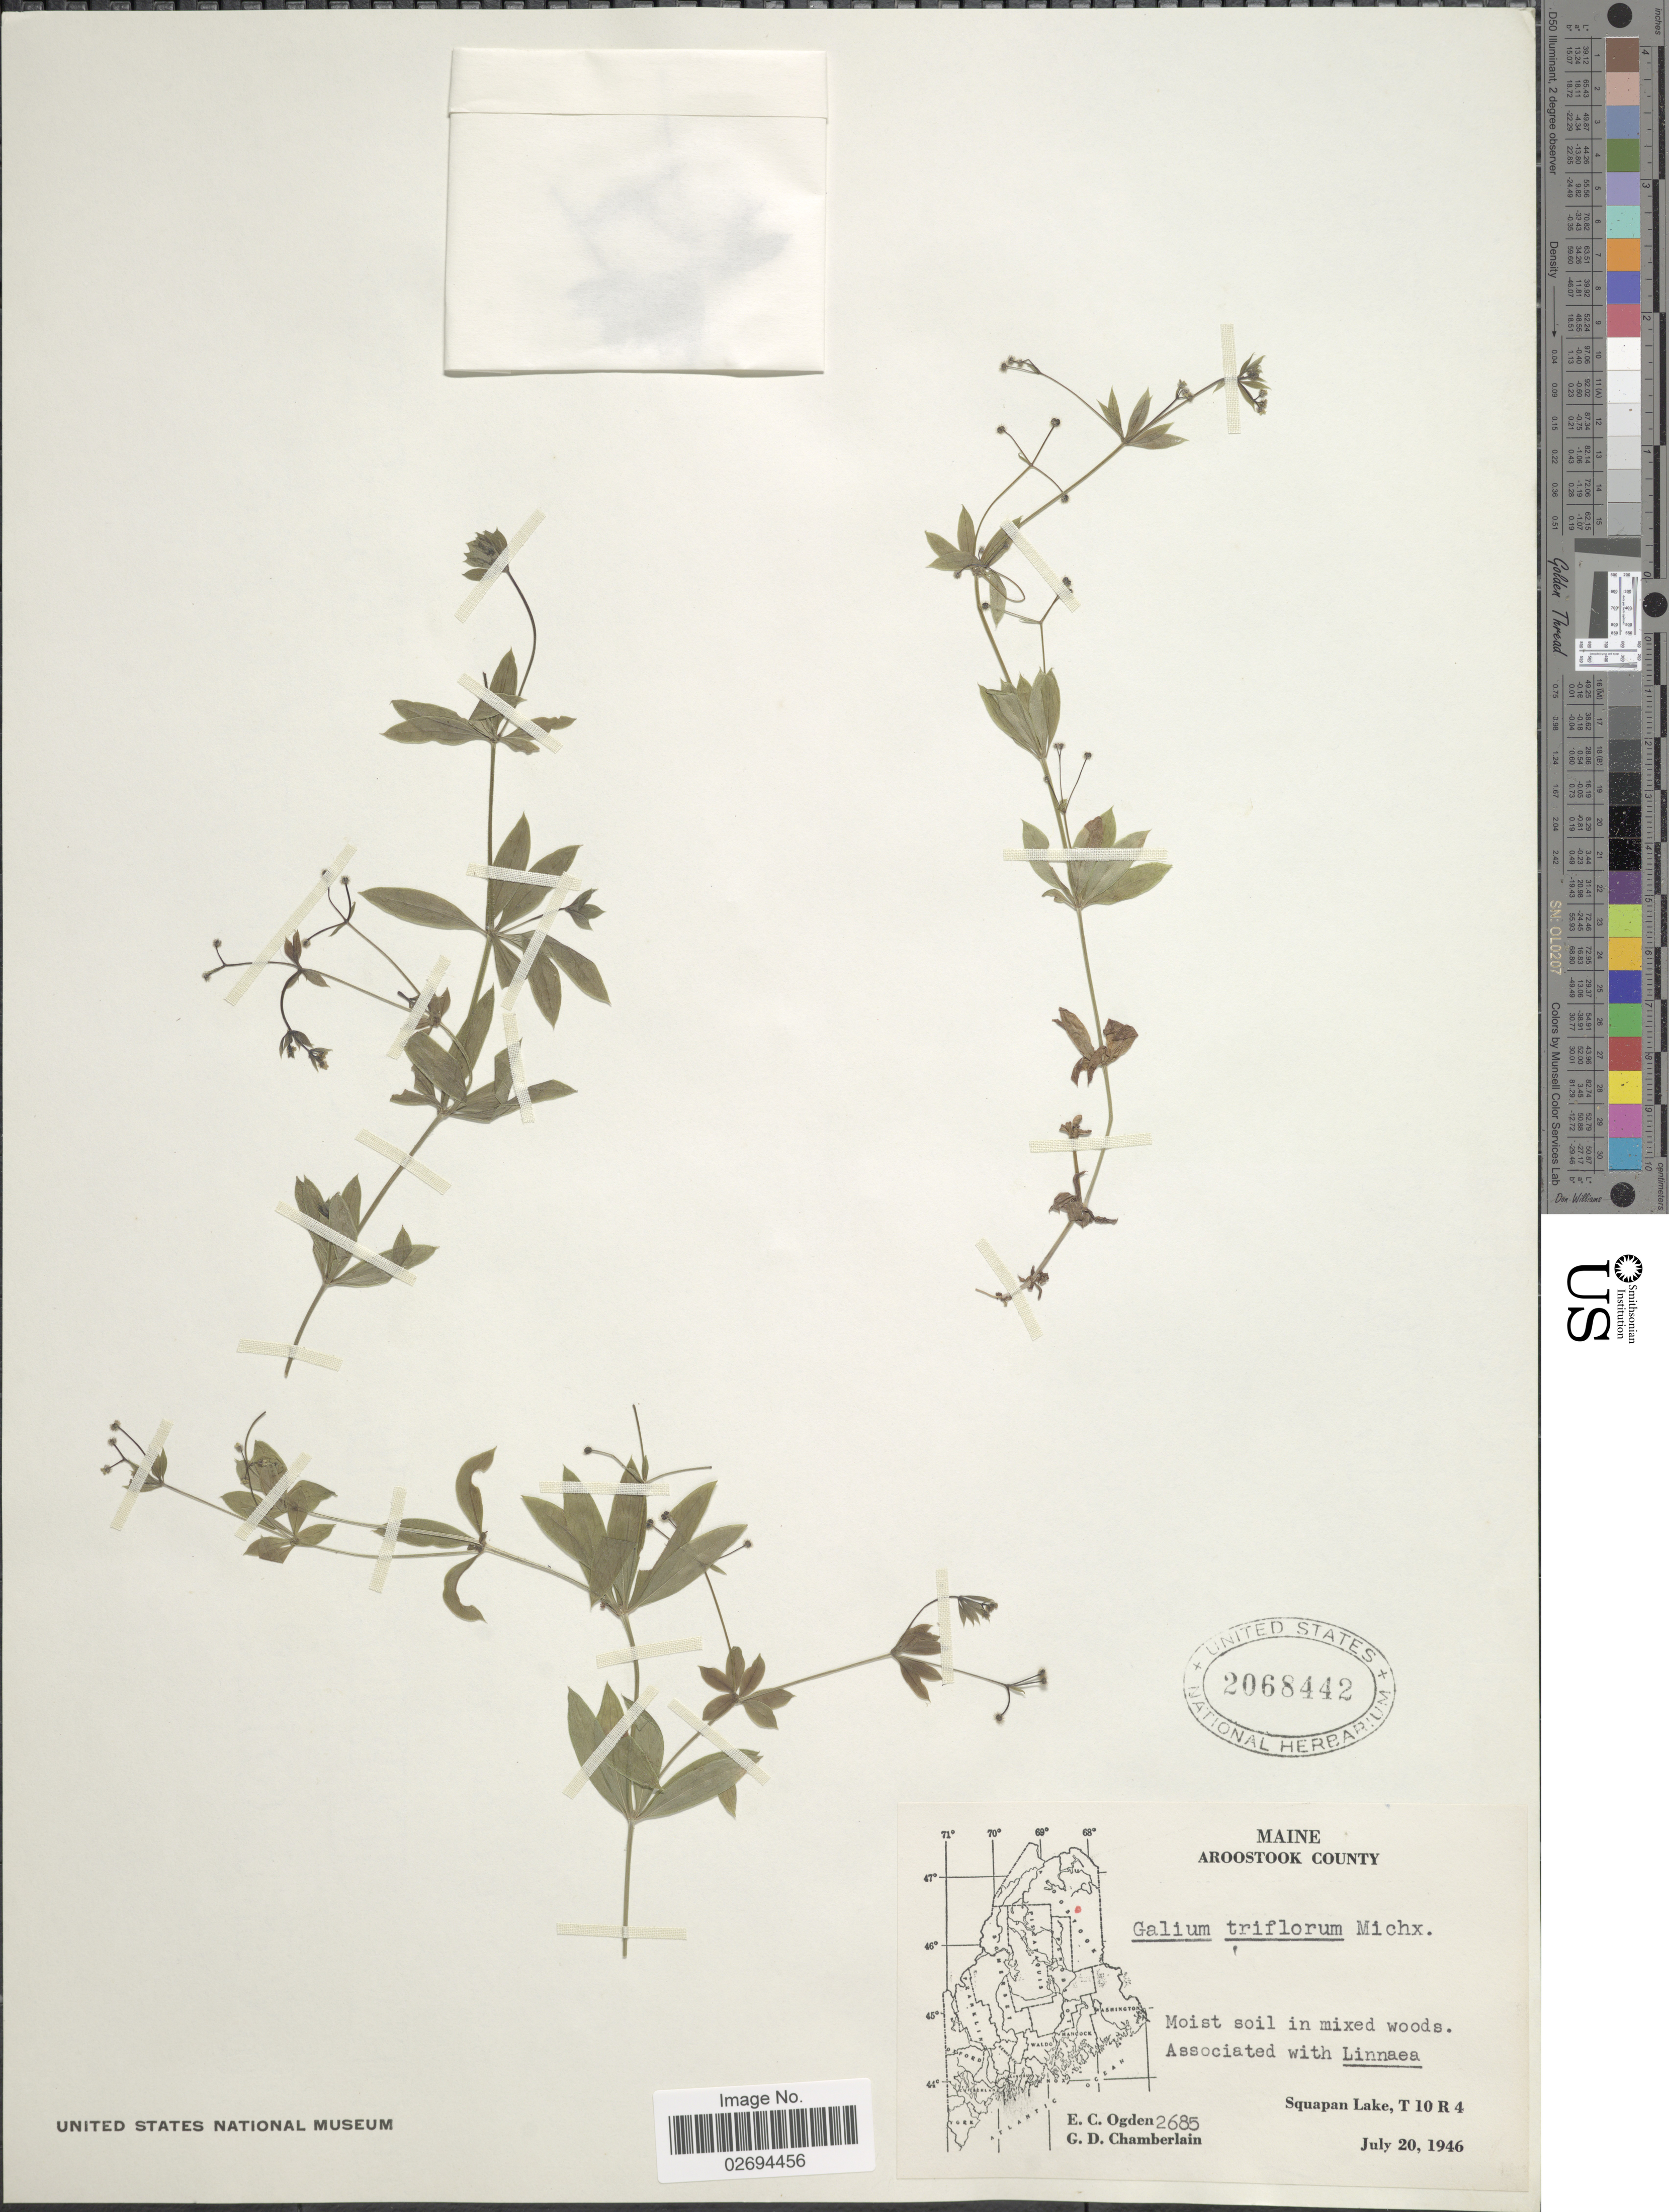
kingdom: Plantae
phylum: Tracheophyta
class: Magnoliopsida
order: Gentianales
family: Rubiaceae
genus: Galium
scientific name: Galium triflorum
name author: Michx.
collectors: E. Ogden & G. D. Chamberlain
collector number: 2685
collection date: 1946-07-20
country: United States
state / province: Maine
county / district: Aroostook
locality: Squapan Lake, T 10 R 4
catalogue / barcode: US 2068442